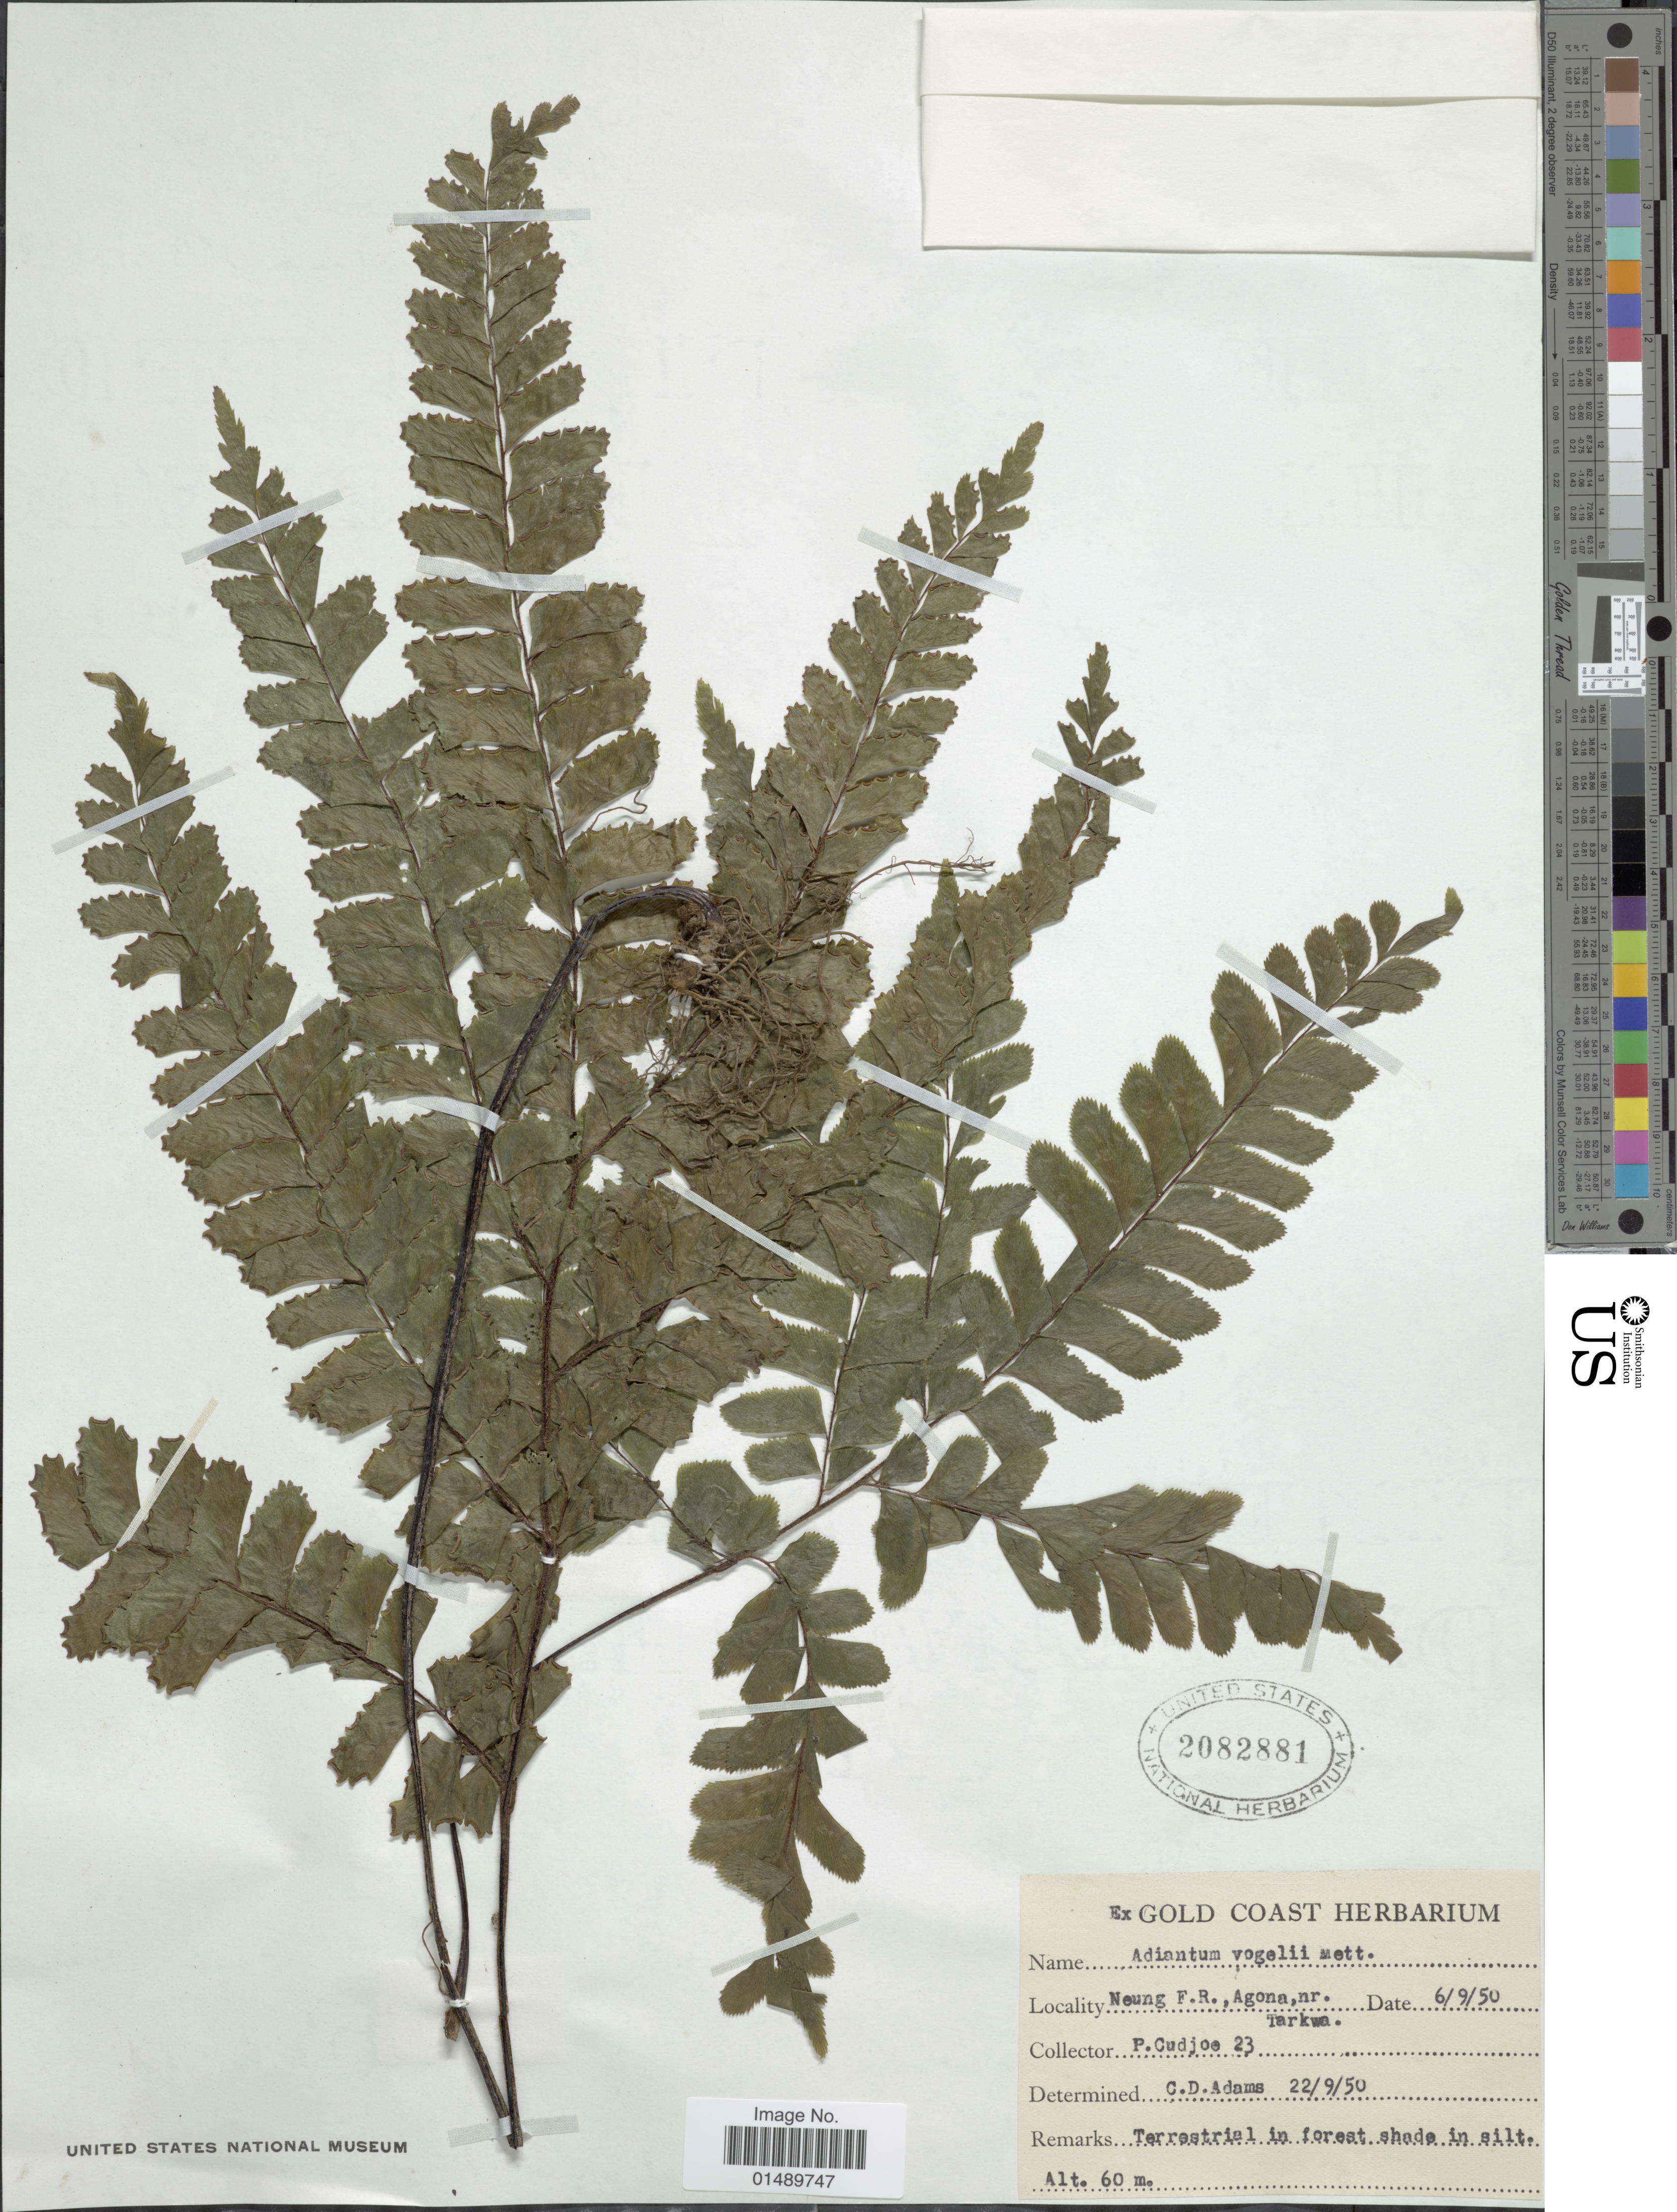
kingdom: Plantae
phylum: Tracheophyta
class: Polypodiopsida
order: Polypodiales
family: Pteridaceae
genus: Adiantum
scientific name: Adiantum vogelii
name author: Mett. ex Keys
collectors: P. Cudjoe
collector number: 23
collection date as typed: Transcribed d/m/y: 6/9/50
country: Ghana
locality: Gold Coast, Neung F. R. Agona, nr. Tarkwa.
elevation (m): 60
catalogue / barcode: US 2082881